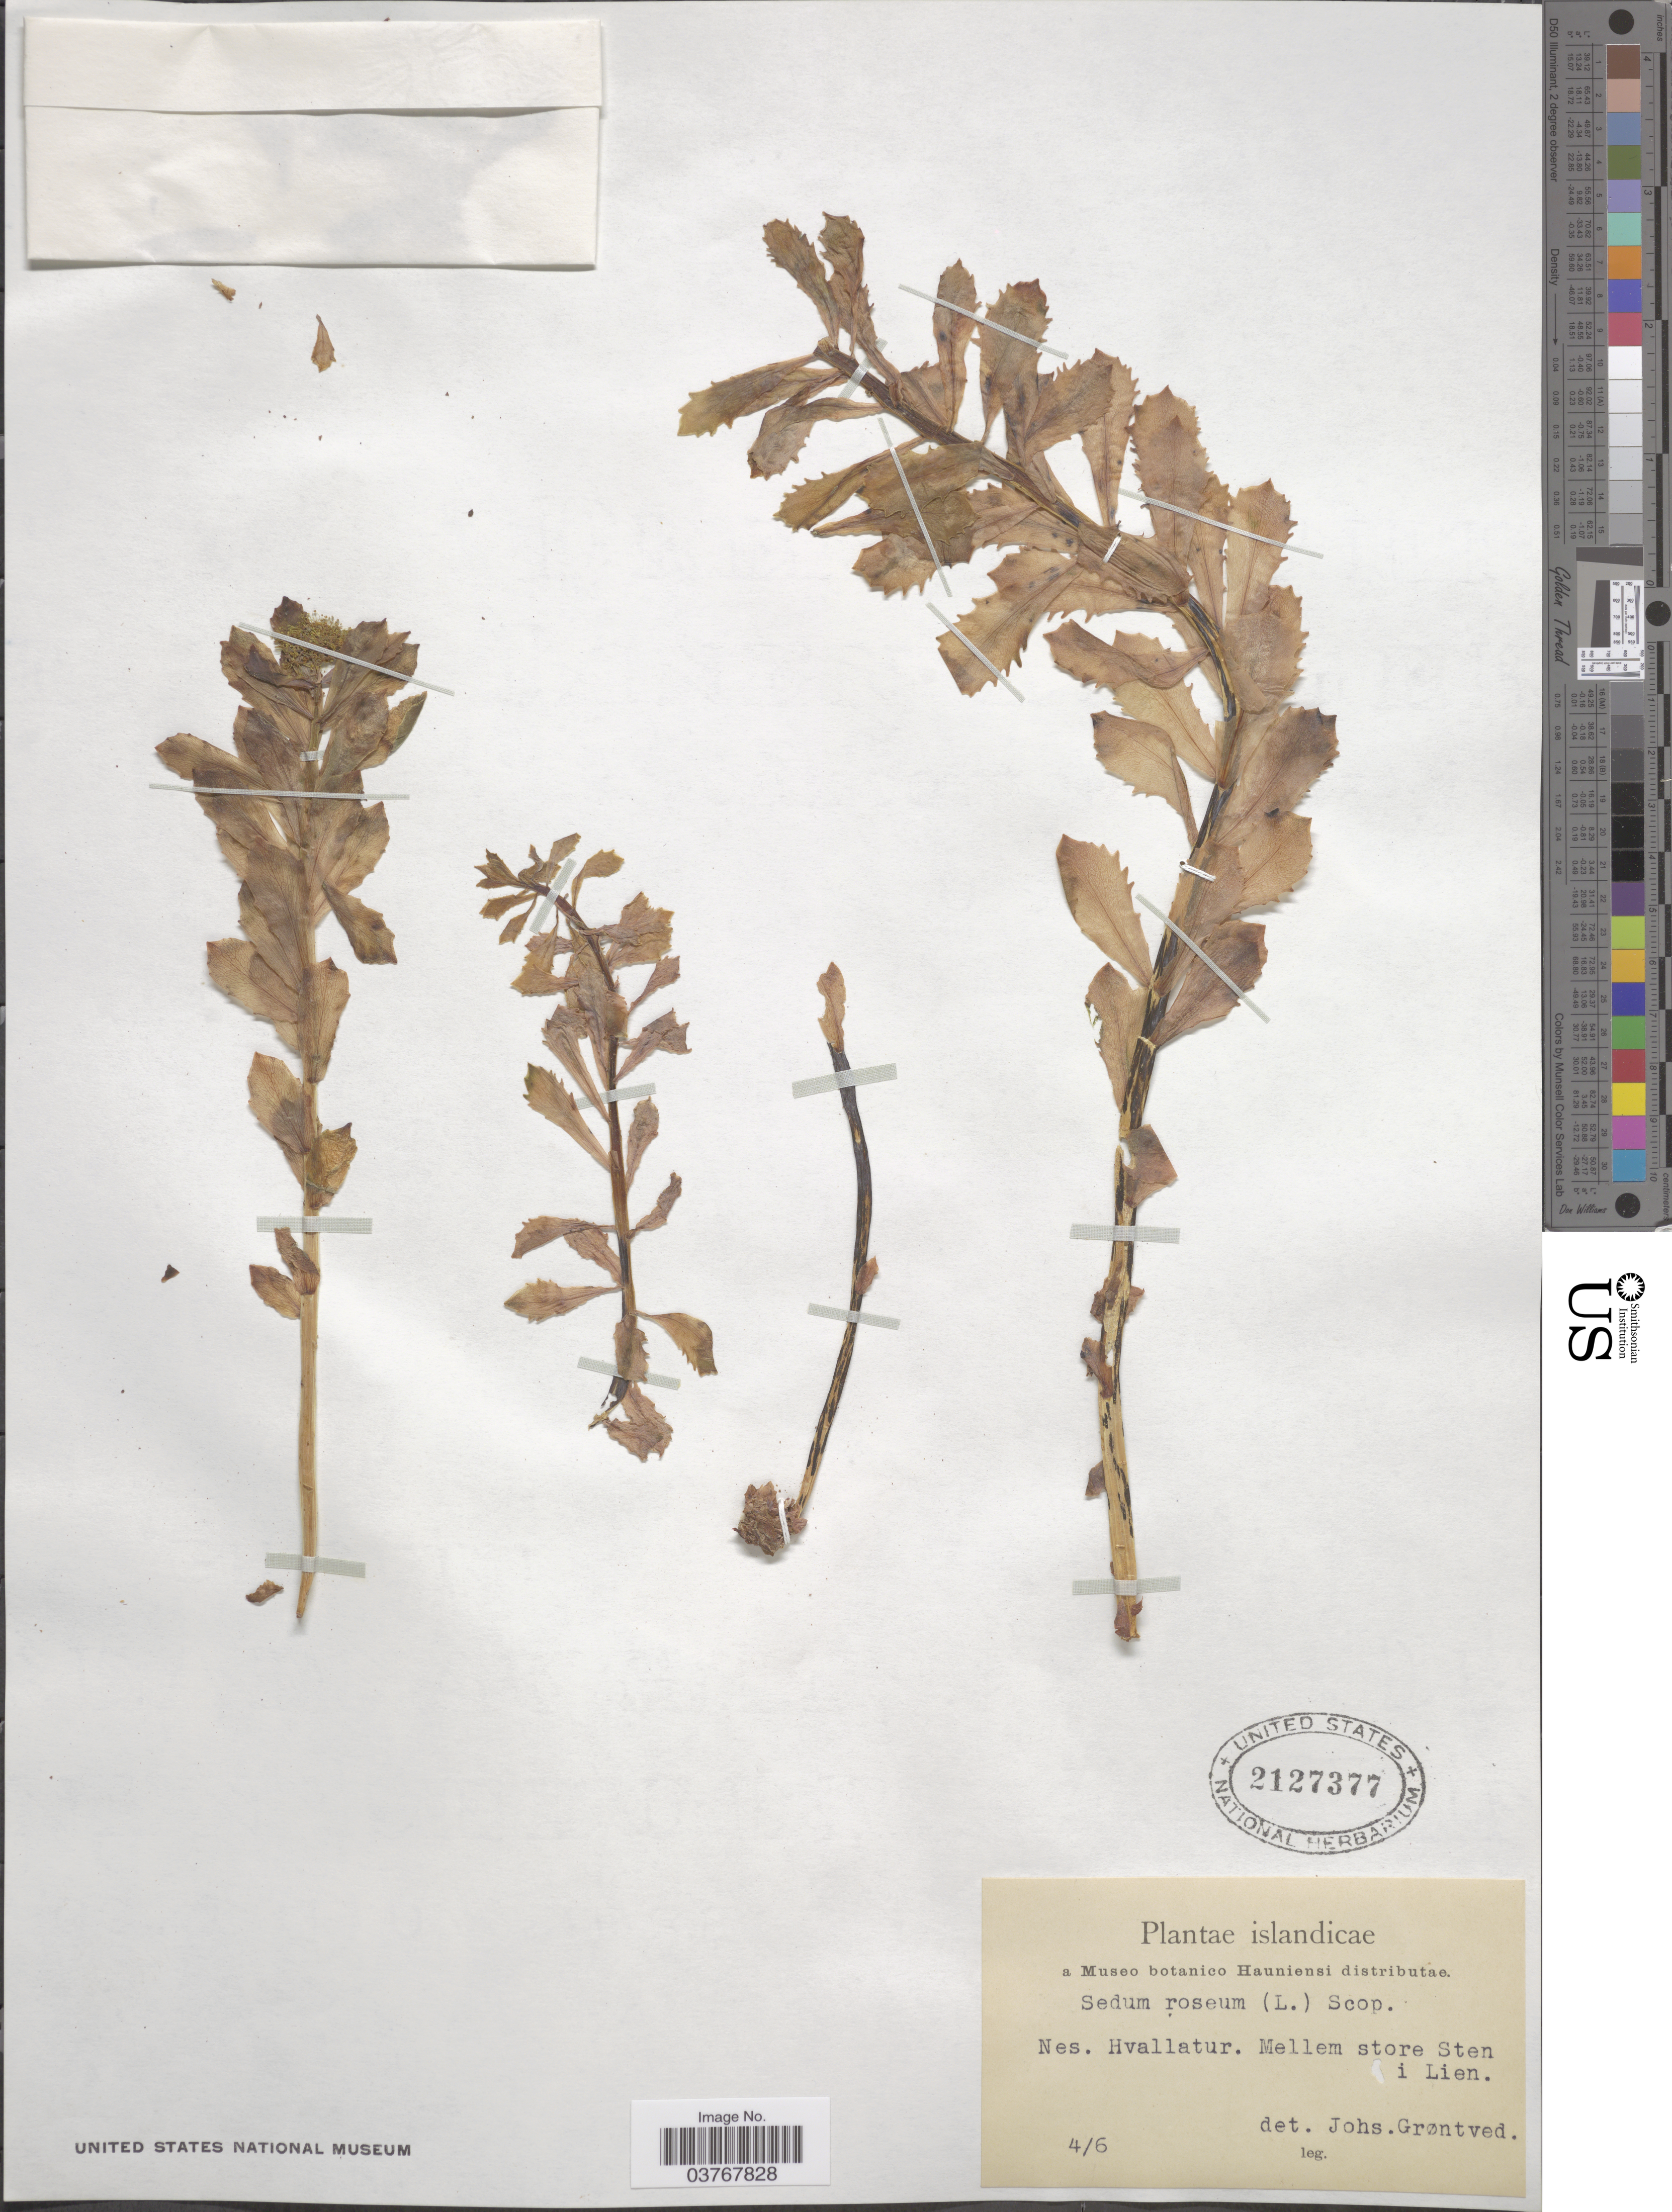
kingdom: Plantae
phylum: Tracheophyta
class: Magnoliopsida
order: Saxifragales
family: Crassulaceae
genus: Rhodiola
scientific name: Rhodiola rosea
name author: L.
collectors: Museo Botanico Hauniense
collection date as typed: Transcribed d/m/y: /4/6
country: Iceland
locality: Islandicae. Nes. Hvallatur. Mellem store Sten i Lien.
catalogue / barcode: US 2127377